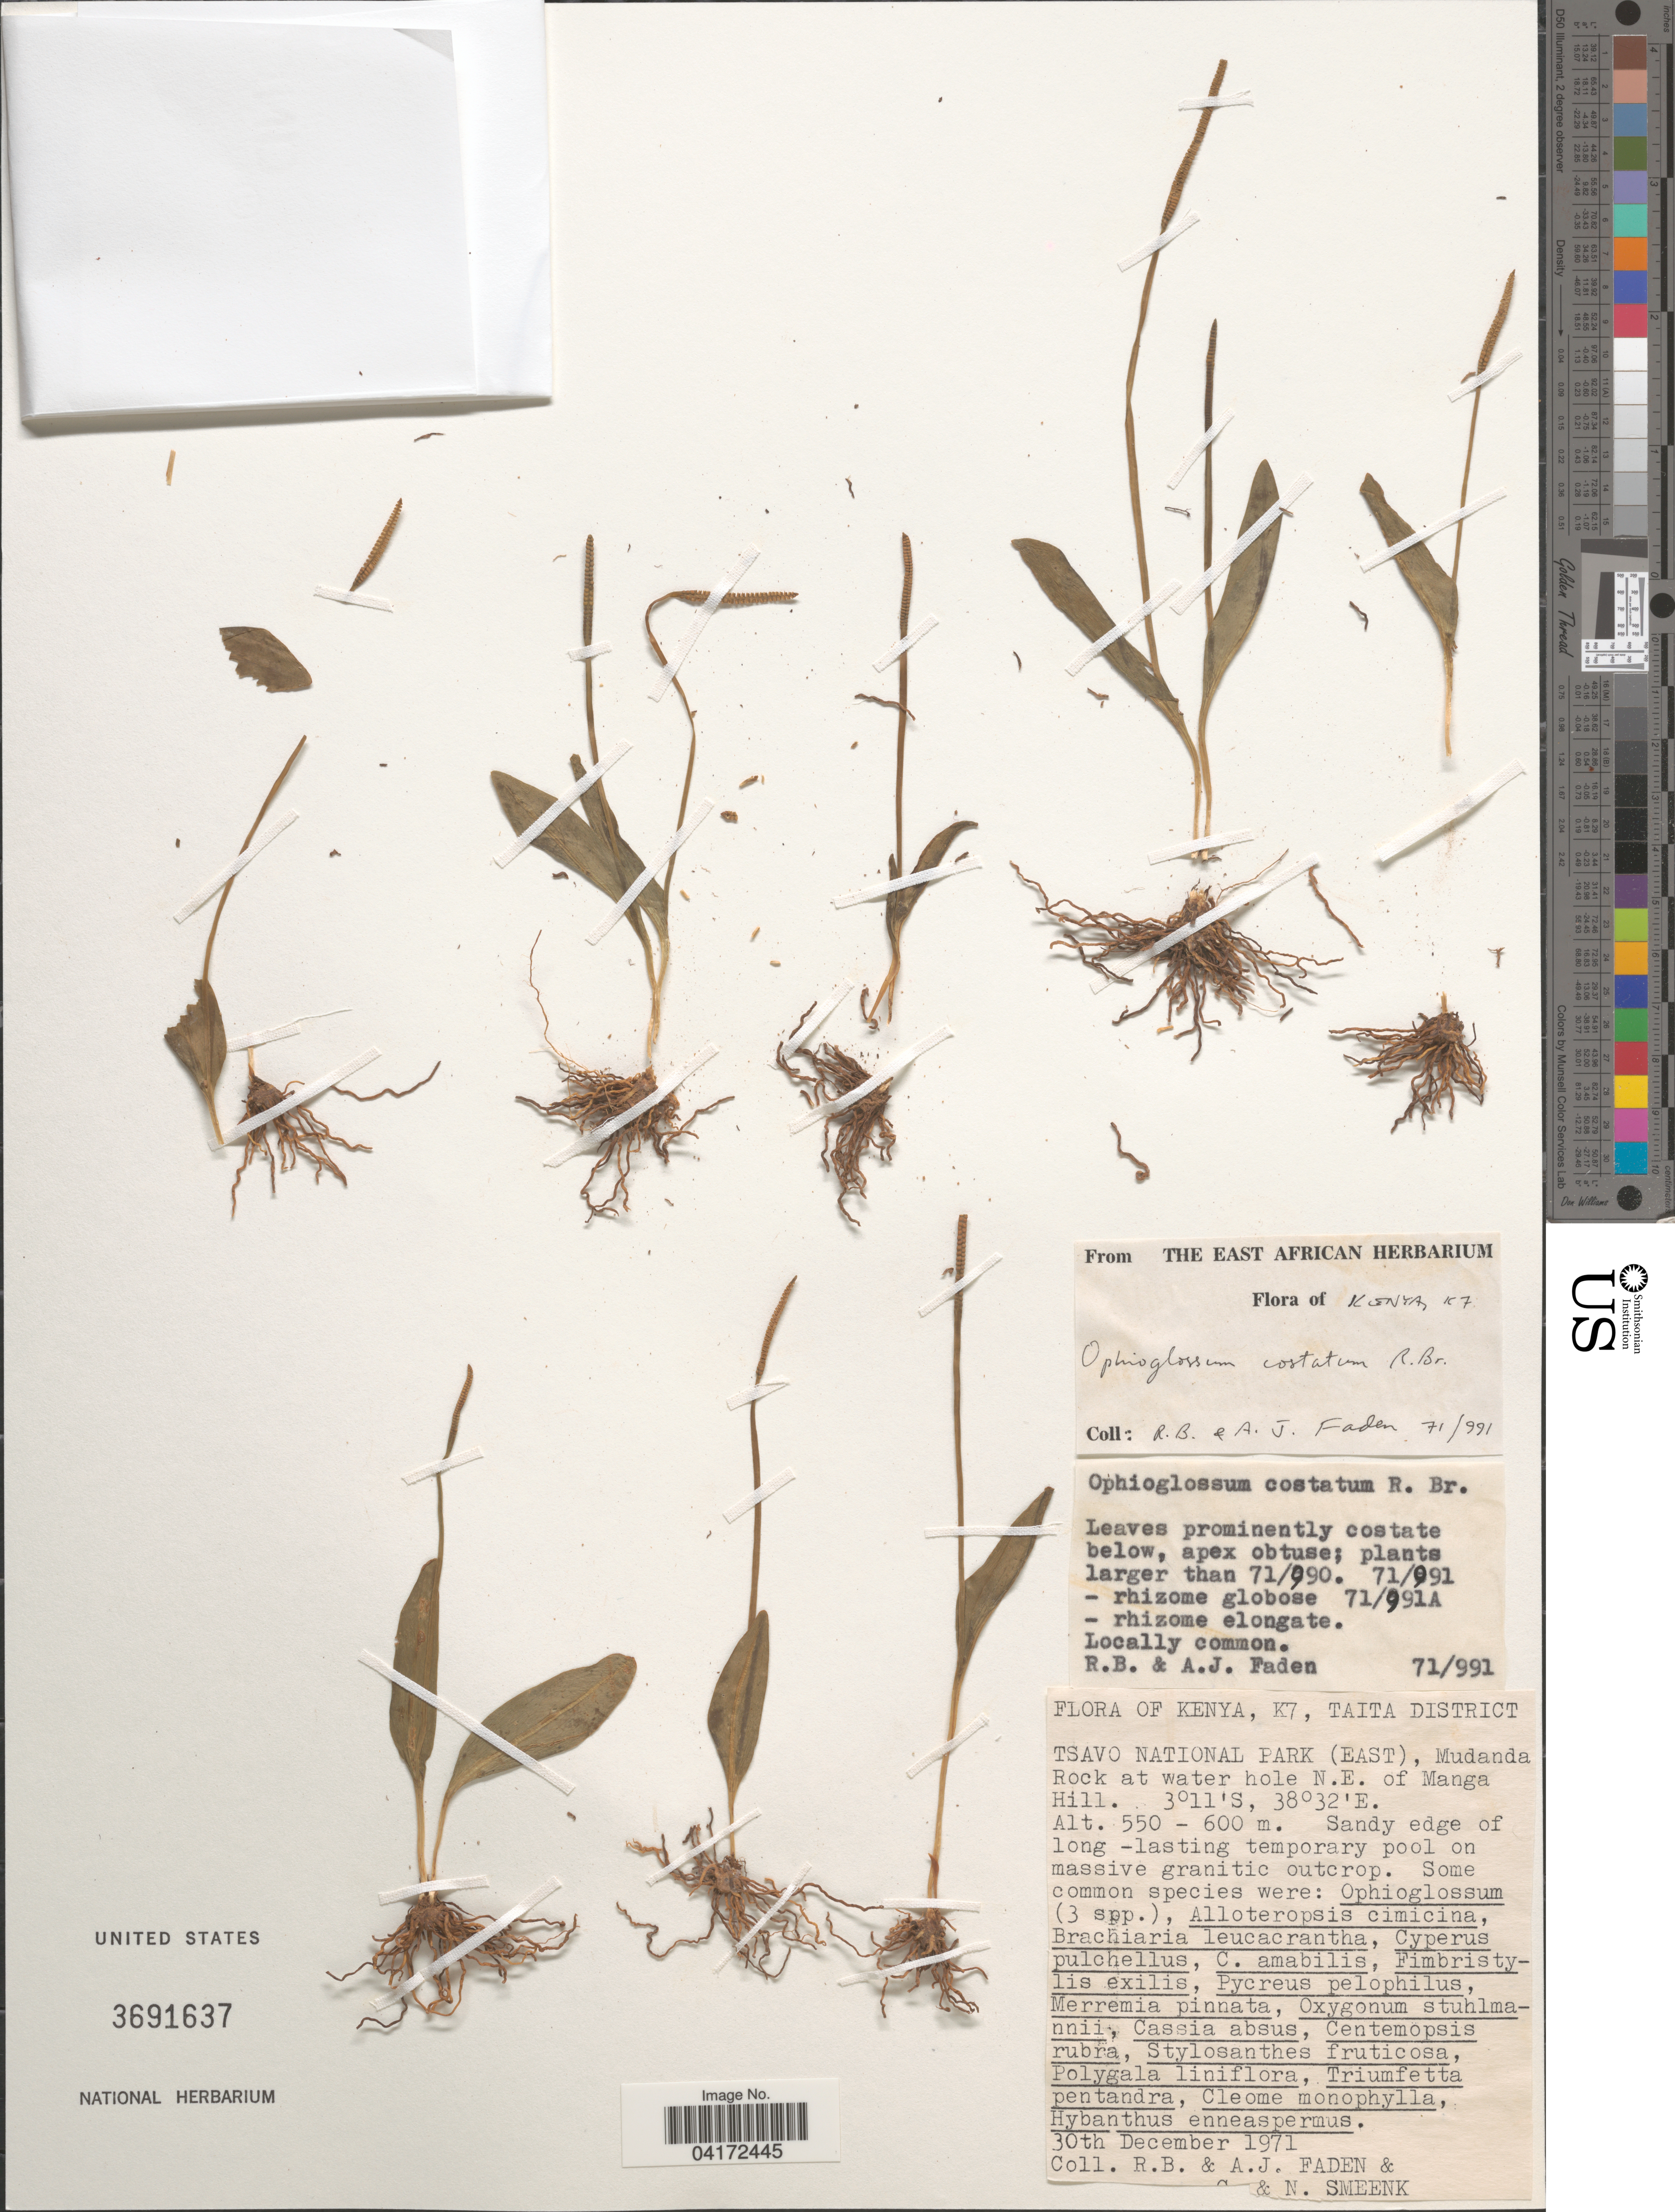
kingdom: Plantae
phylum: Tracheophyta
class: Polypodiopsida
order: Ophioglossales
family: Ophioglossaceae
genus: Ophioglossum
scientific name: Ophioglossum costatum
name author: R. Br.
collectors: R. B. Faden, A. J. Faden, C. Smeenk & N. Smeenk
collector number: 71/991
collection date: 1971-12-30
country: Kenya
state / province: Taita Taveta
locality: K7, Taita District. Tsavo National Park (East), Mudanda Rock at water hole N.E. of Manga Hill.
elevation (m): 550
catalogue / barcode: US 3691637